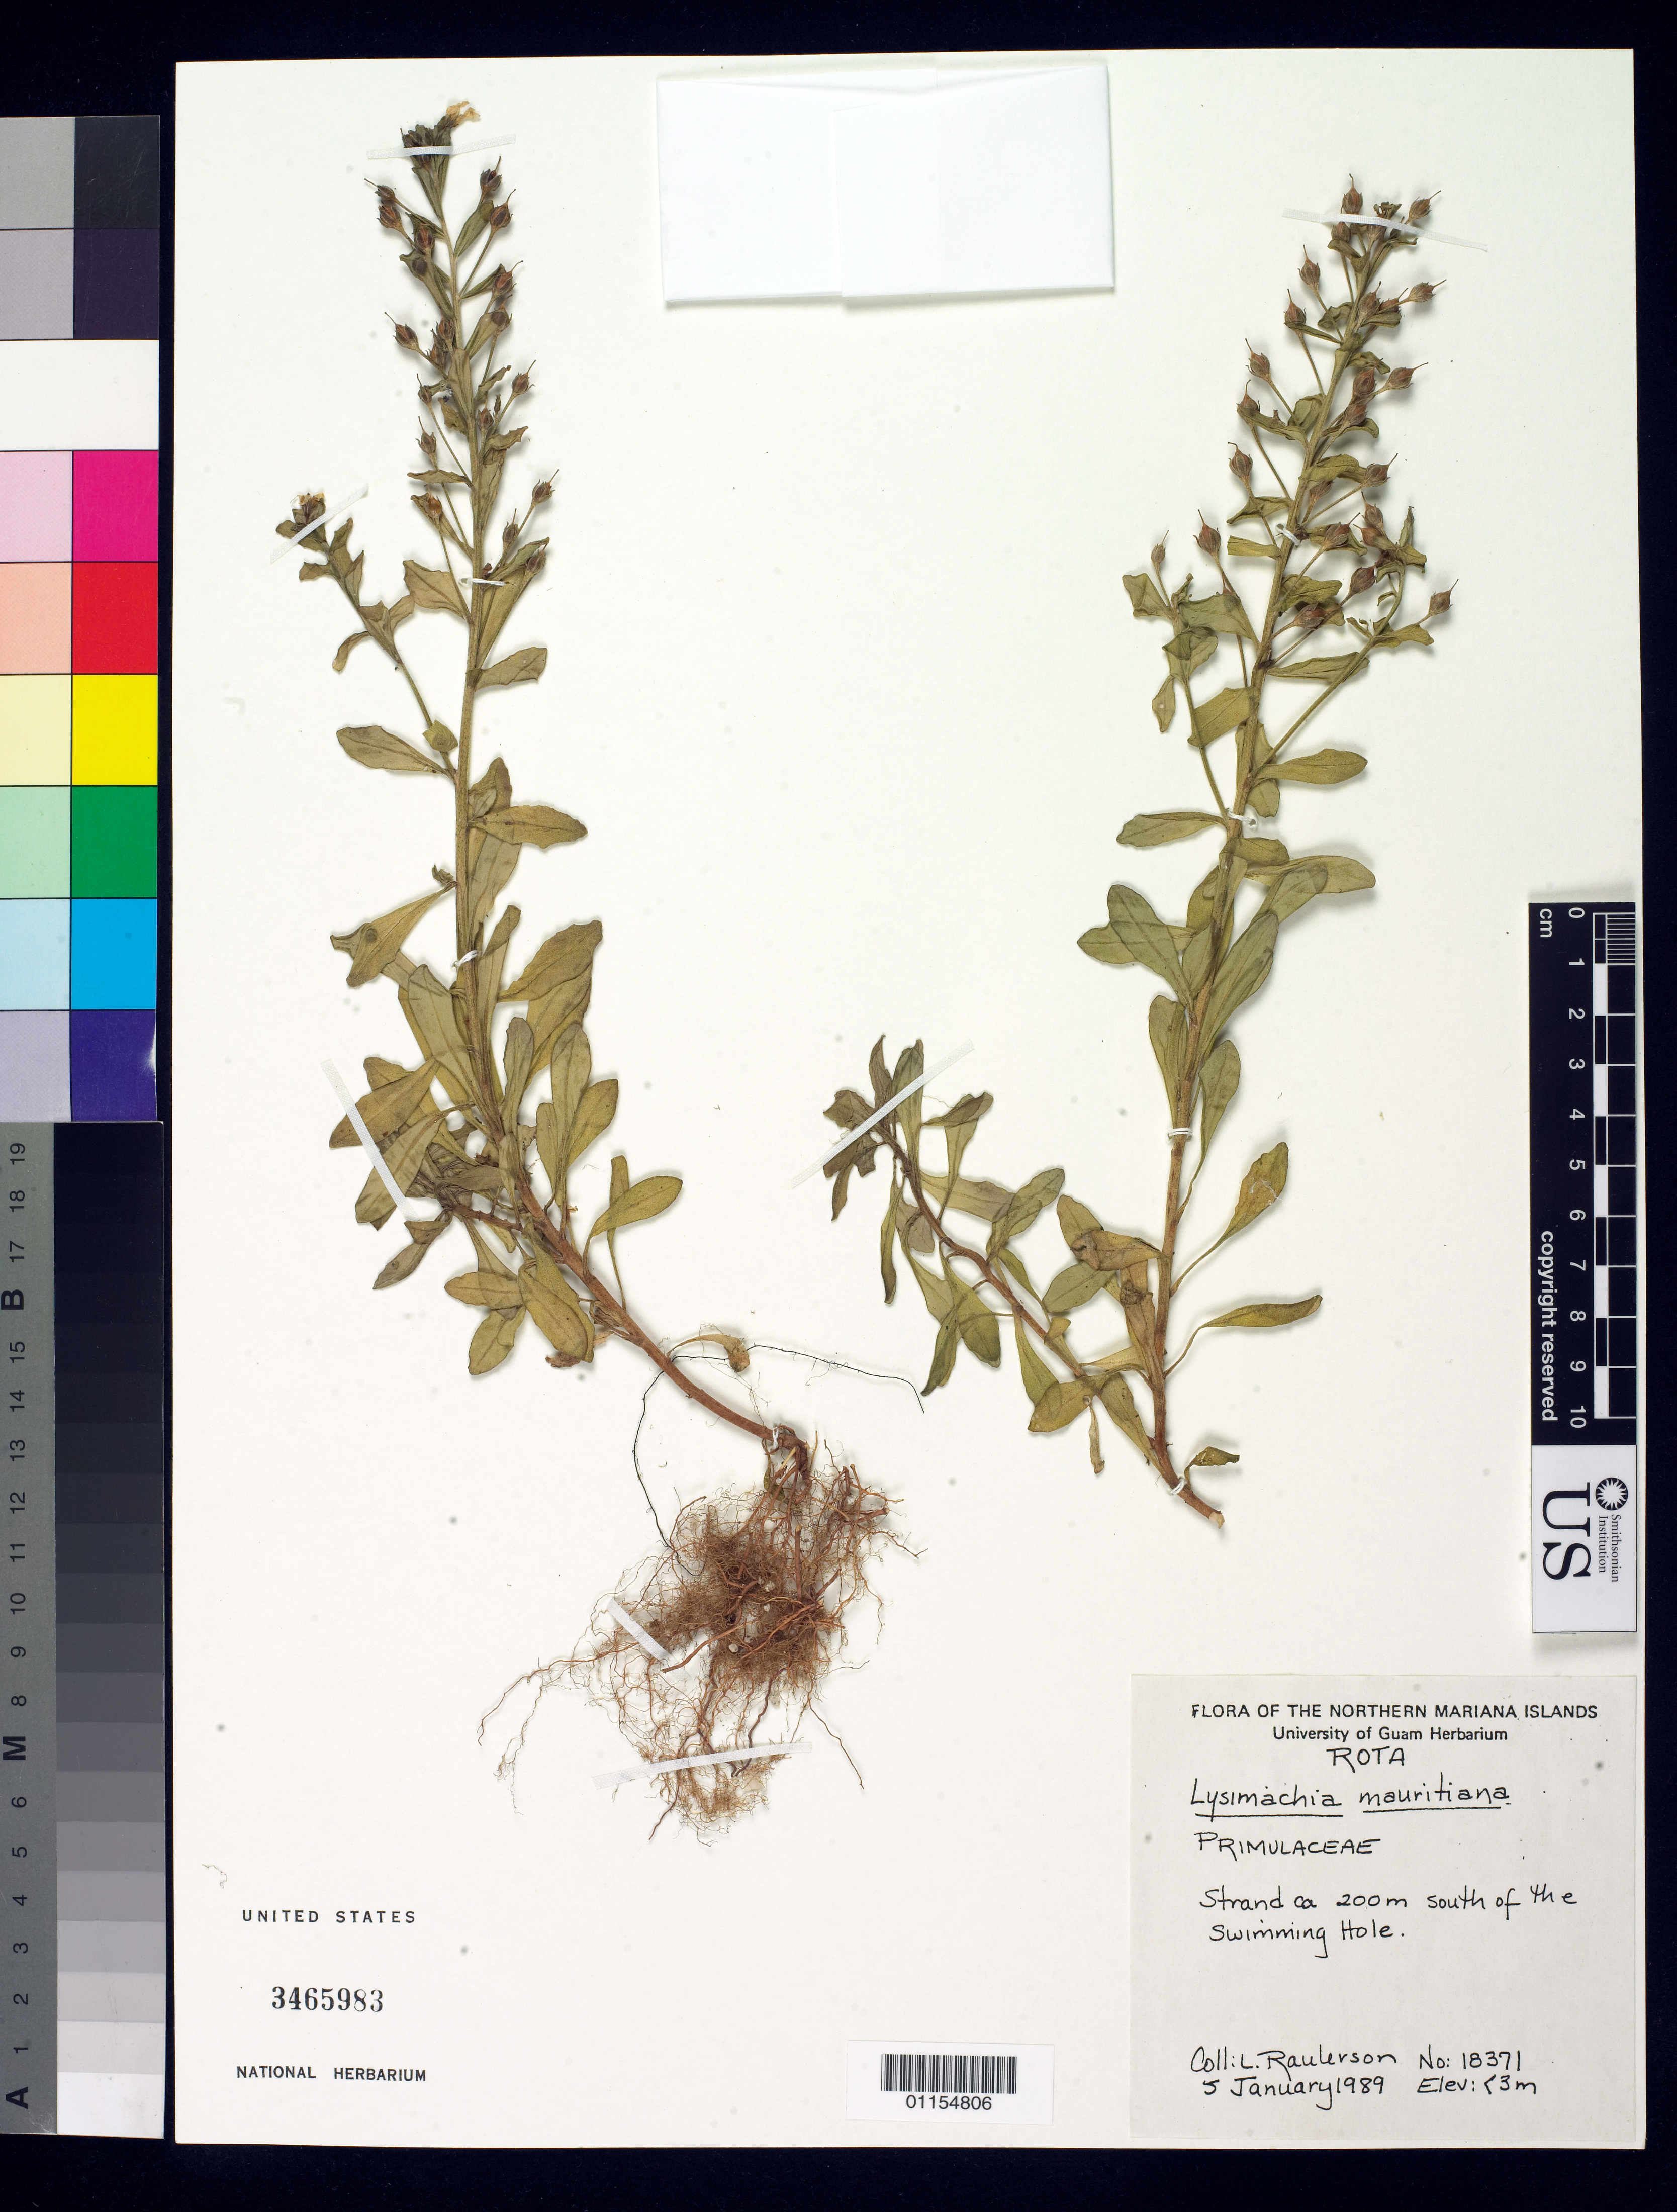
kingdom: Plantae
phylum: Tracheophyta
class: Magnoliopsida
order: Ericales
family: Primulaceae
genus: Lysimachia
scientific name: Lysimachia mauritiana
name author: Lam.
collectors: L. Raulerson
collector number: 18371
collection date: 1989-01-05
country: Northern Mariana Islands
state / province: Rota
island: Rota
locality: Strand ca 200m south of the swimming hole.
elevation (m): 3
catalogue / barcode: US 3465983